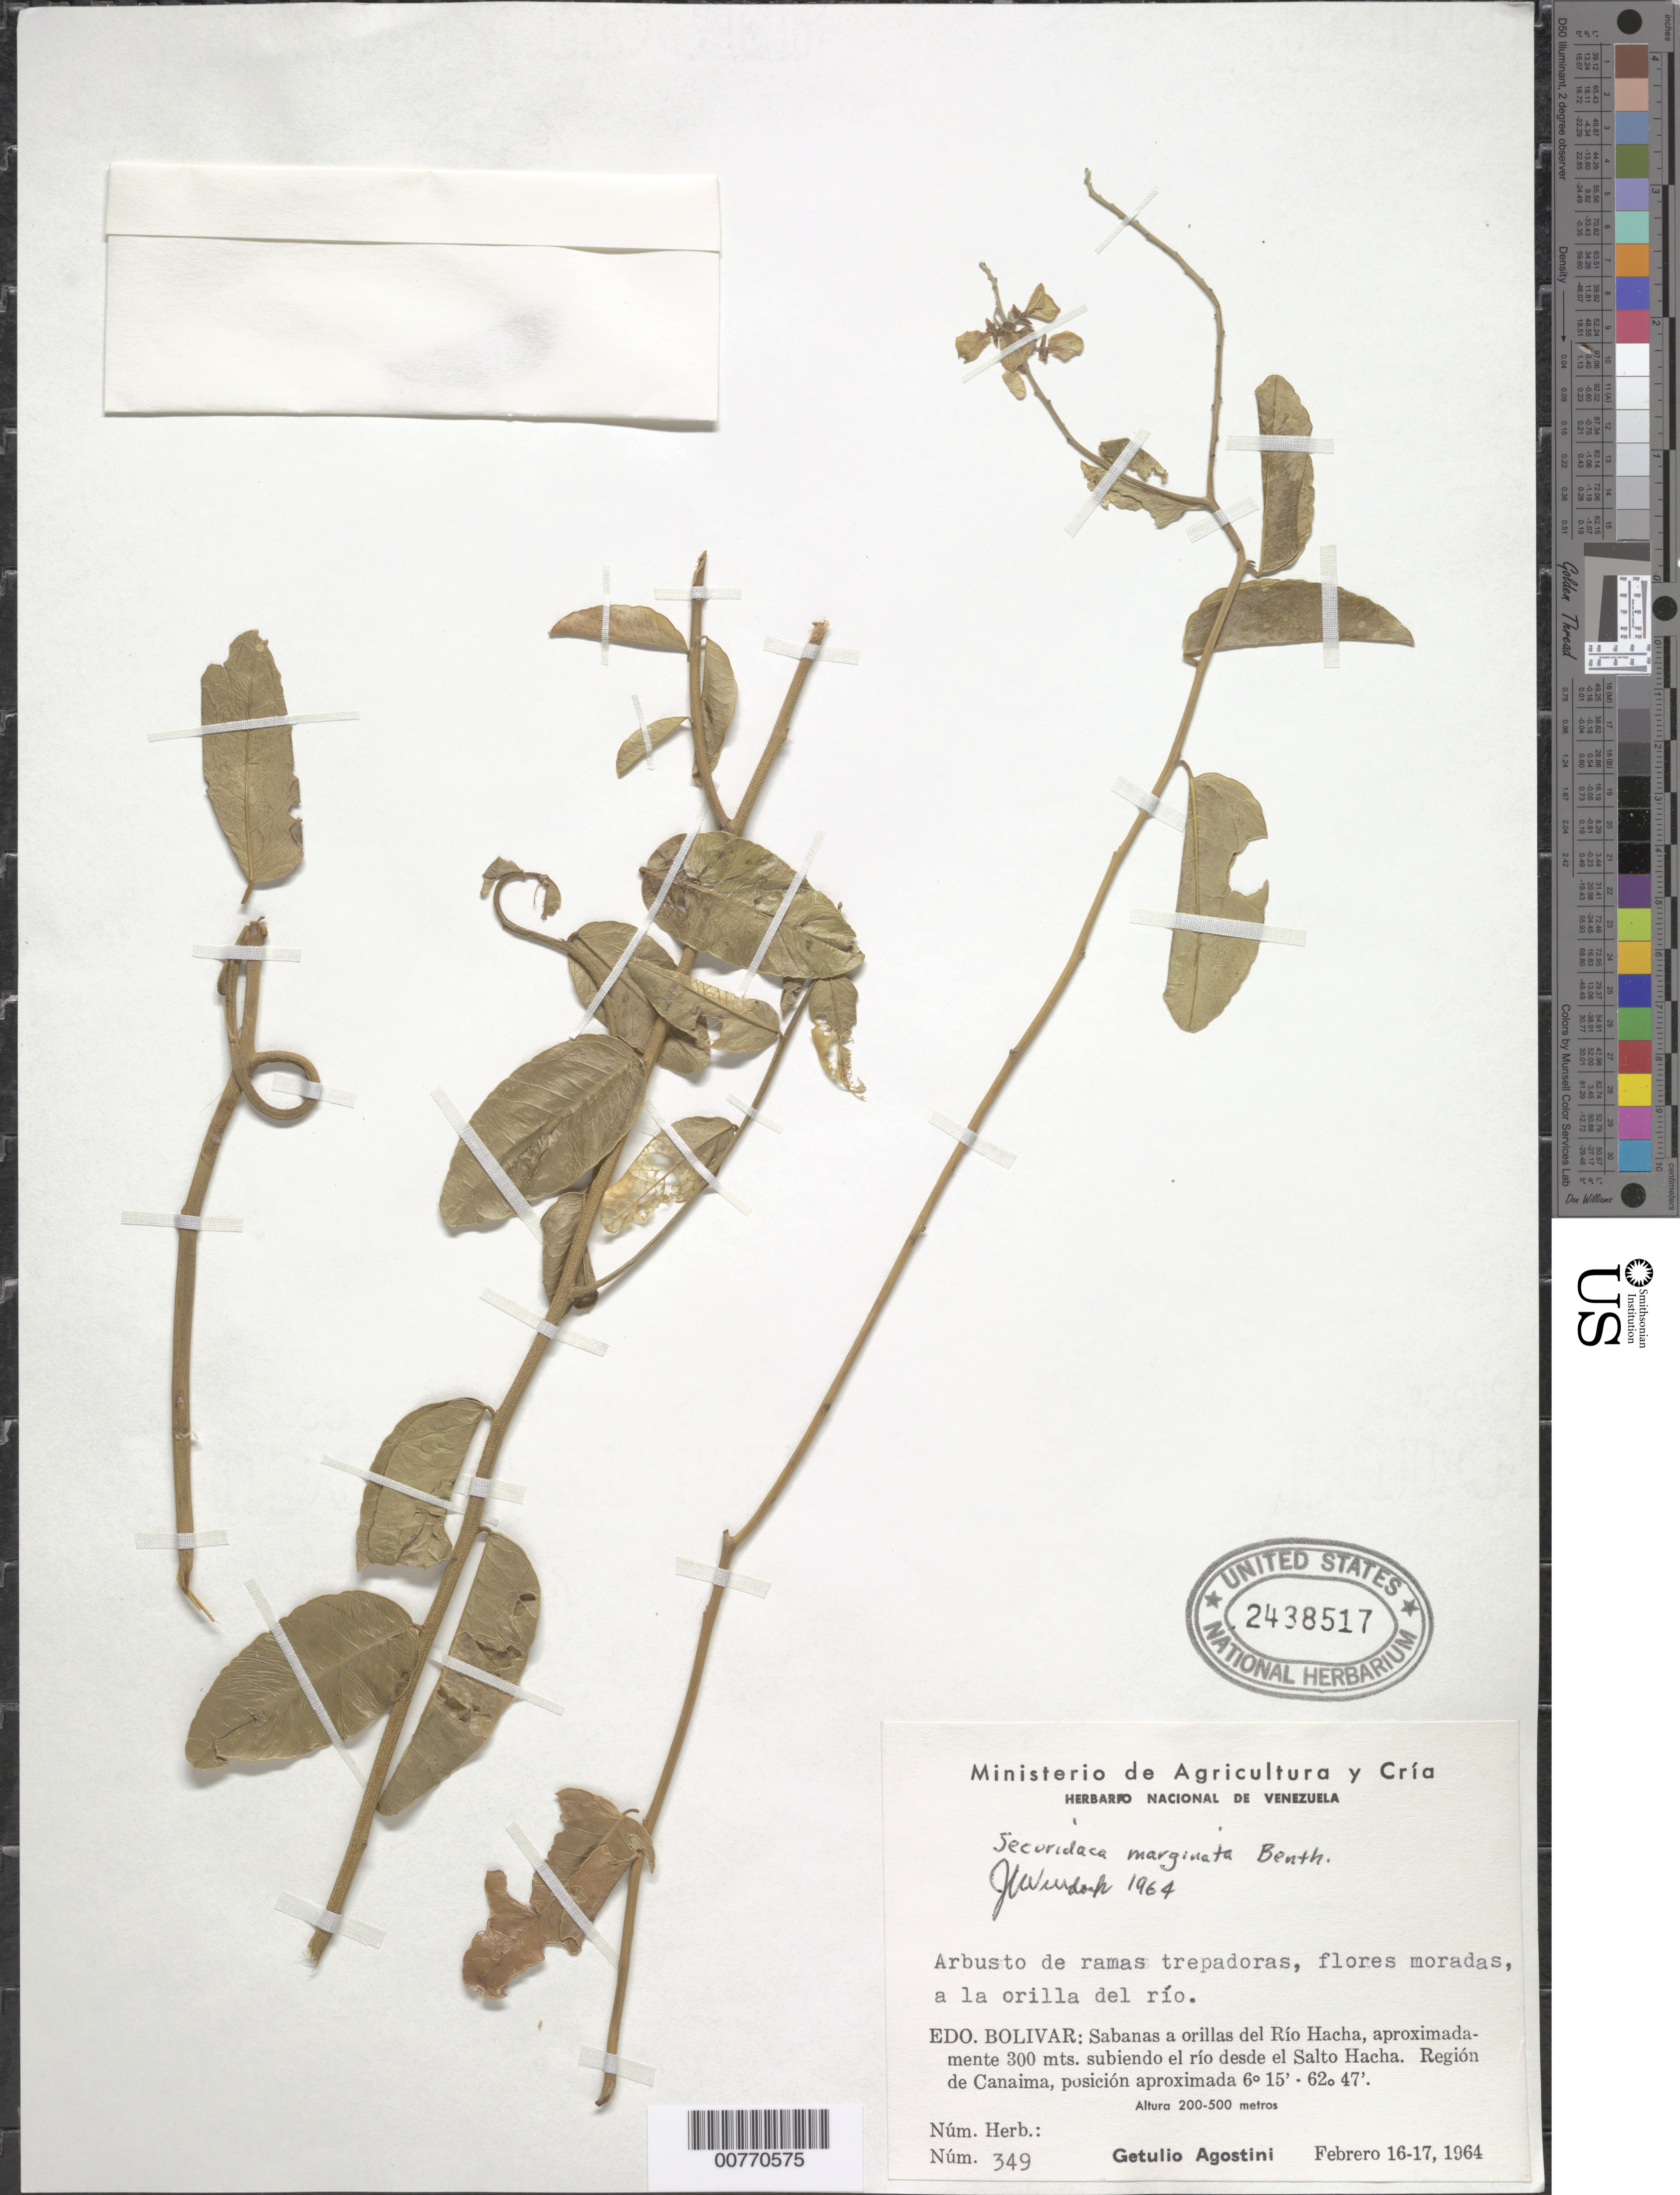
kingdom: Plantae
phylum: Tracheophyta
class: Magnoliopsida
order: Fabales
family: Polygalaceae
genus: Securidaca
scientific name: Securidaca marginata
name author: Benth.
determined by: Wurdack, John J., (US), US (UNITED STATES)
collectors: G. Agostini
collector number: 349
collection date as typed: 16-Feb-64 to 17-Feb-64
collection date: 1964-02-16/1964-02-17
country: Venezuela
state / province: Bolívar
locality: Río Hacha, 300 m subiendo el río desde el Salto Hacha, region de Canaima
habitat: Savanna along river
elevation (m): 200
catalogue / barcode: US 2438517